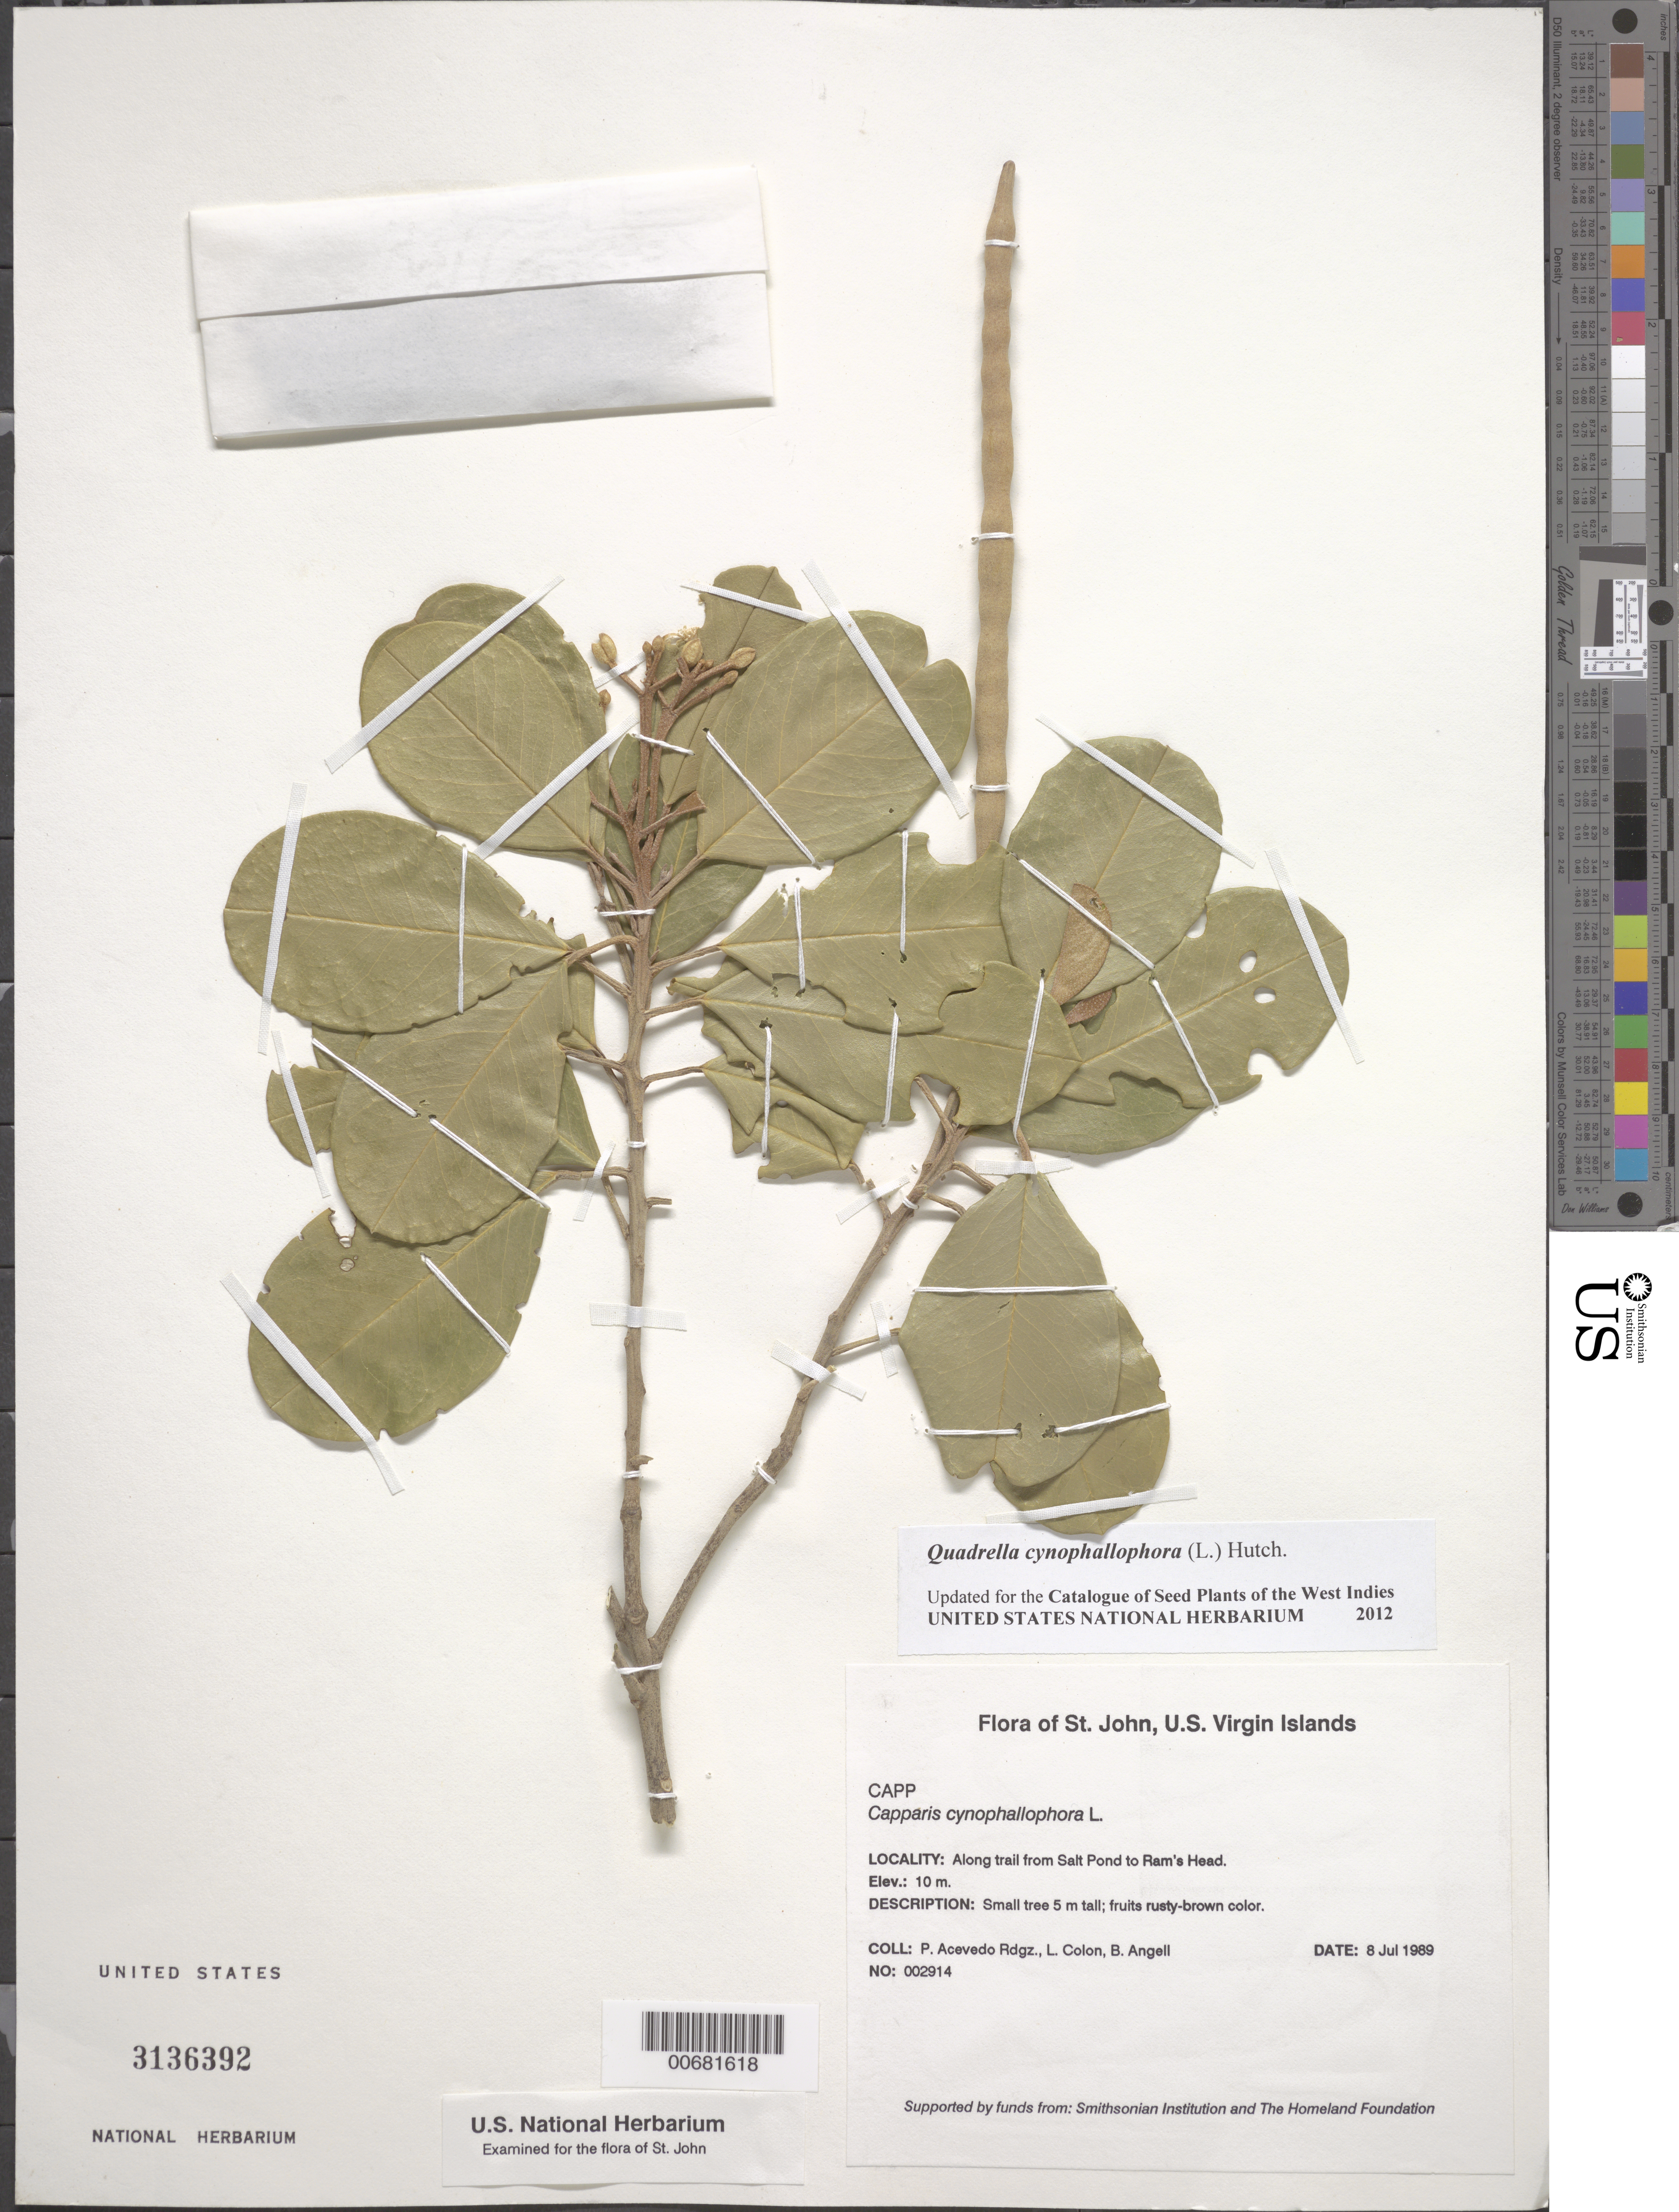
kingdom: Plantae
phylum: Tracheophyta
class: Magnoliopsida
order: Brassicales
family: Capparaceae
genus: Quadrella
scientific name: Quadrella cynophallophora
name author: (L.) Hutch.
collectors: P. Acevedo-Rodr., L. Colon & Bobbi Angell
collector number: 2914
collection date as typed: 08 Jul 1989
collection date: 1989-07-08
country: U.S. Virgin Islands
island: St. John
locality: Along trail from Salt Pond to Ram's Head.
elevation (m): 10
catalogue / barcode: US 3136392